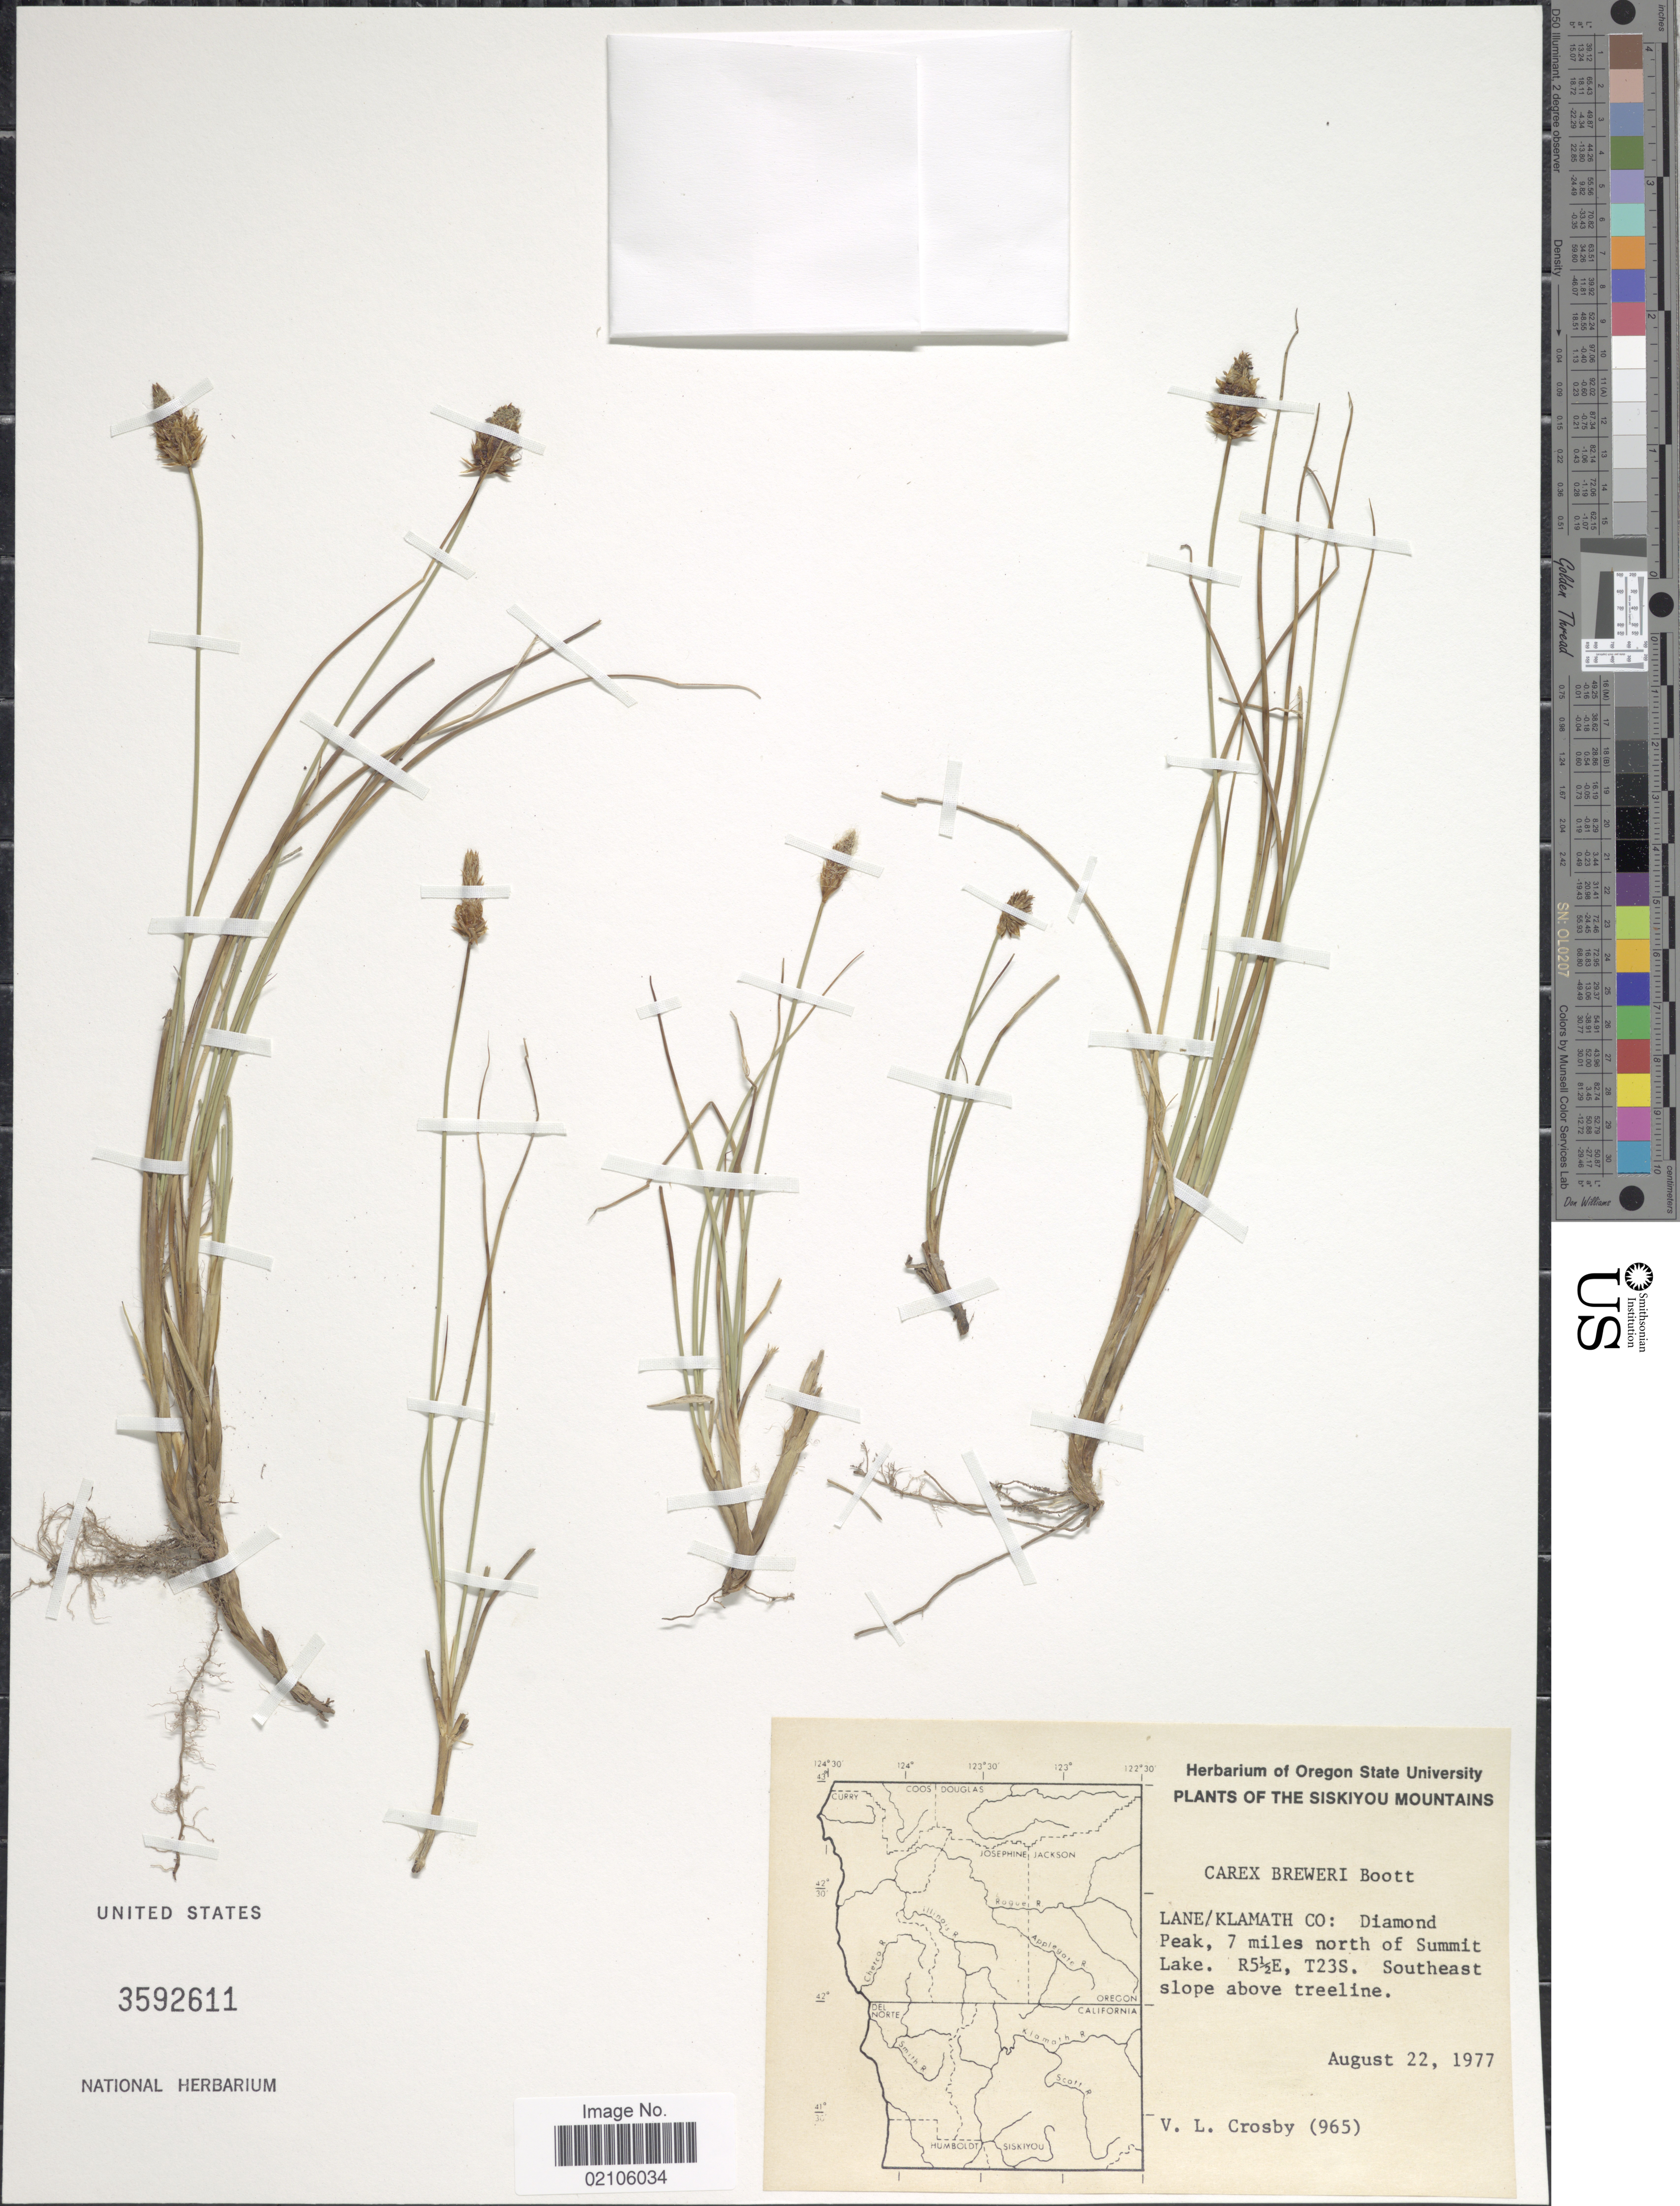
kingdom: Plantae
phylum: Tracheophyta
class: Liliopsida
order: Poales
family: Cyperaceae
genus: Carex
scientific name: Carex breweri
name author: Boott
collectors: V. L. Crosby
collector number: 965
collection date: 1977-08-22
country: United States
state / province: California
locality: The Siskiyou Mountains, Lane/Klamath Co: Diamond Peak, 7 miles north of Summit Lake, R5½E, T23S. Southeast slope above treeline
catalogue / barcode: US 3592611